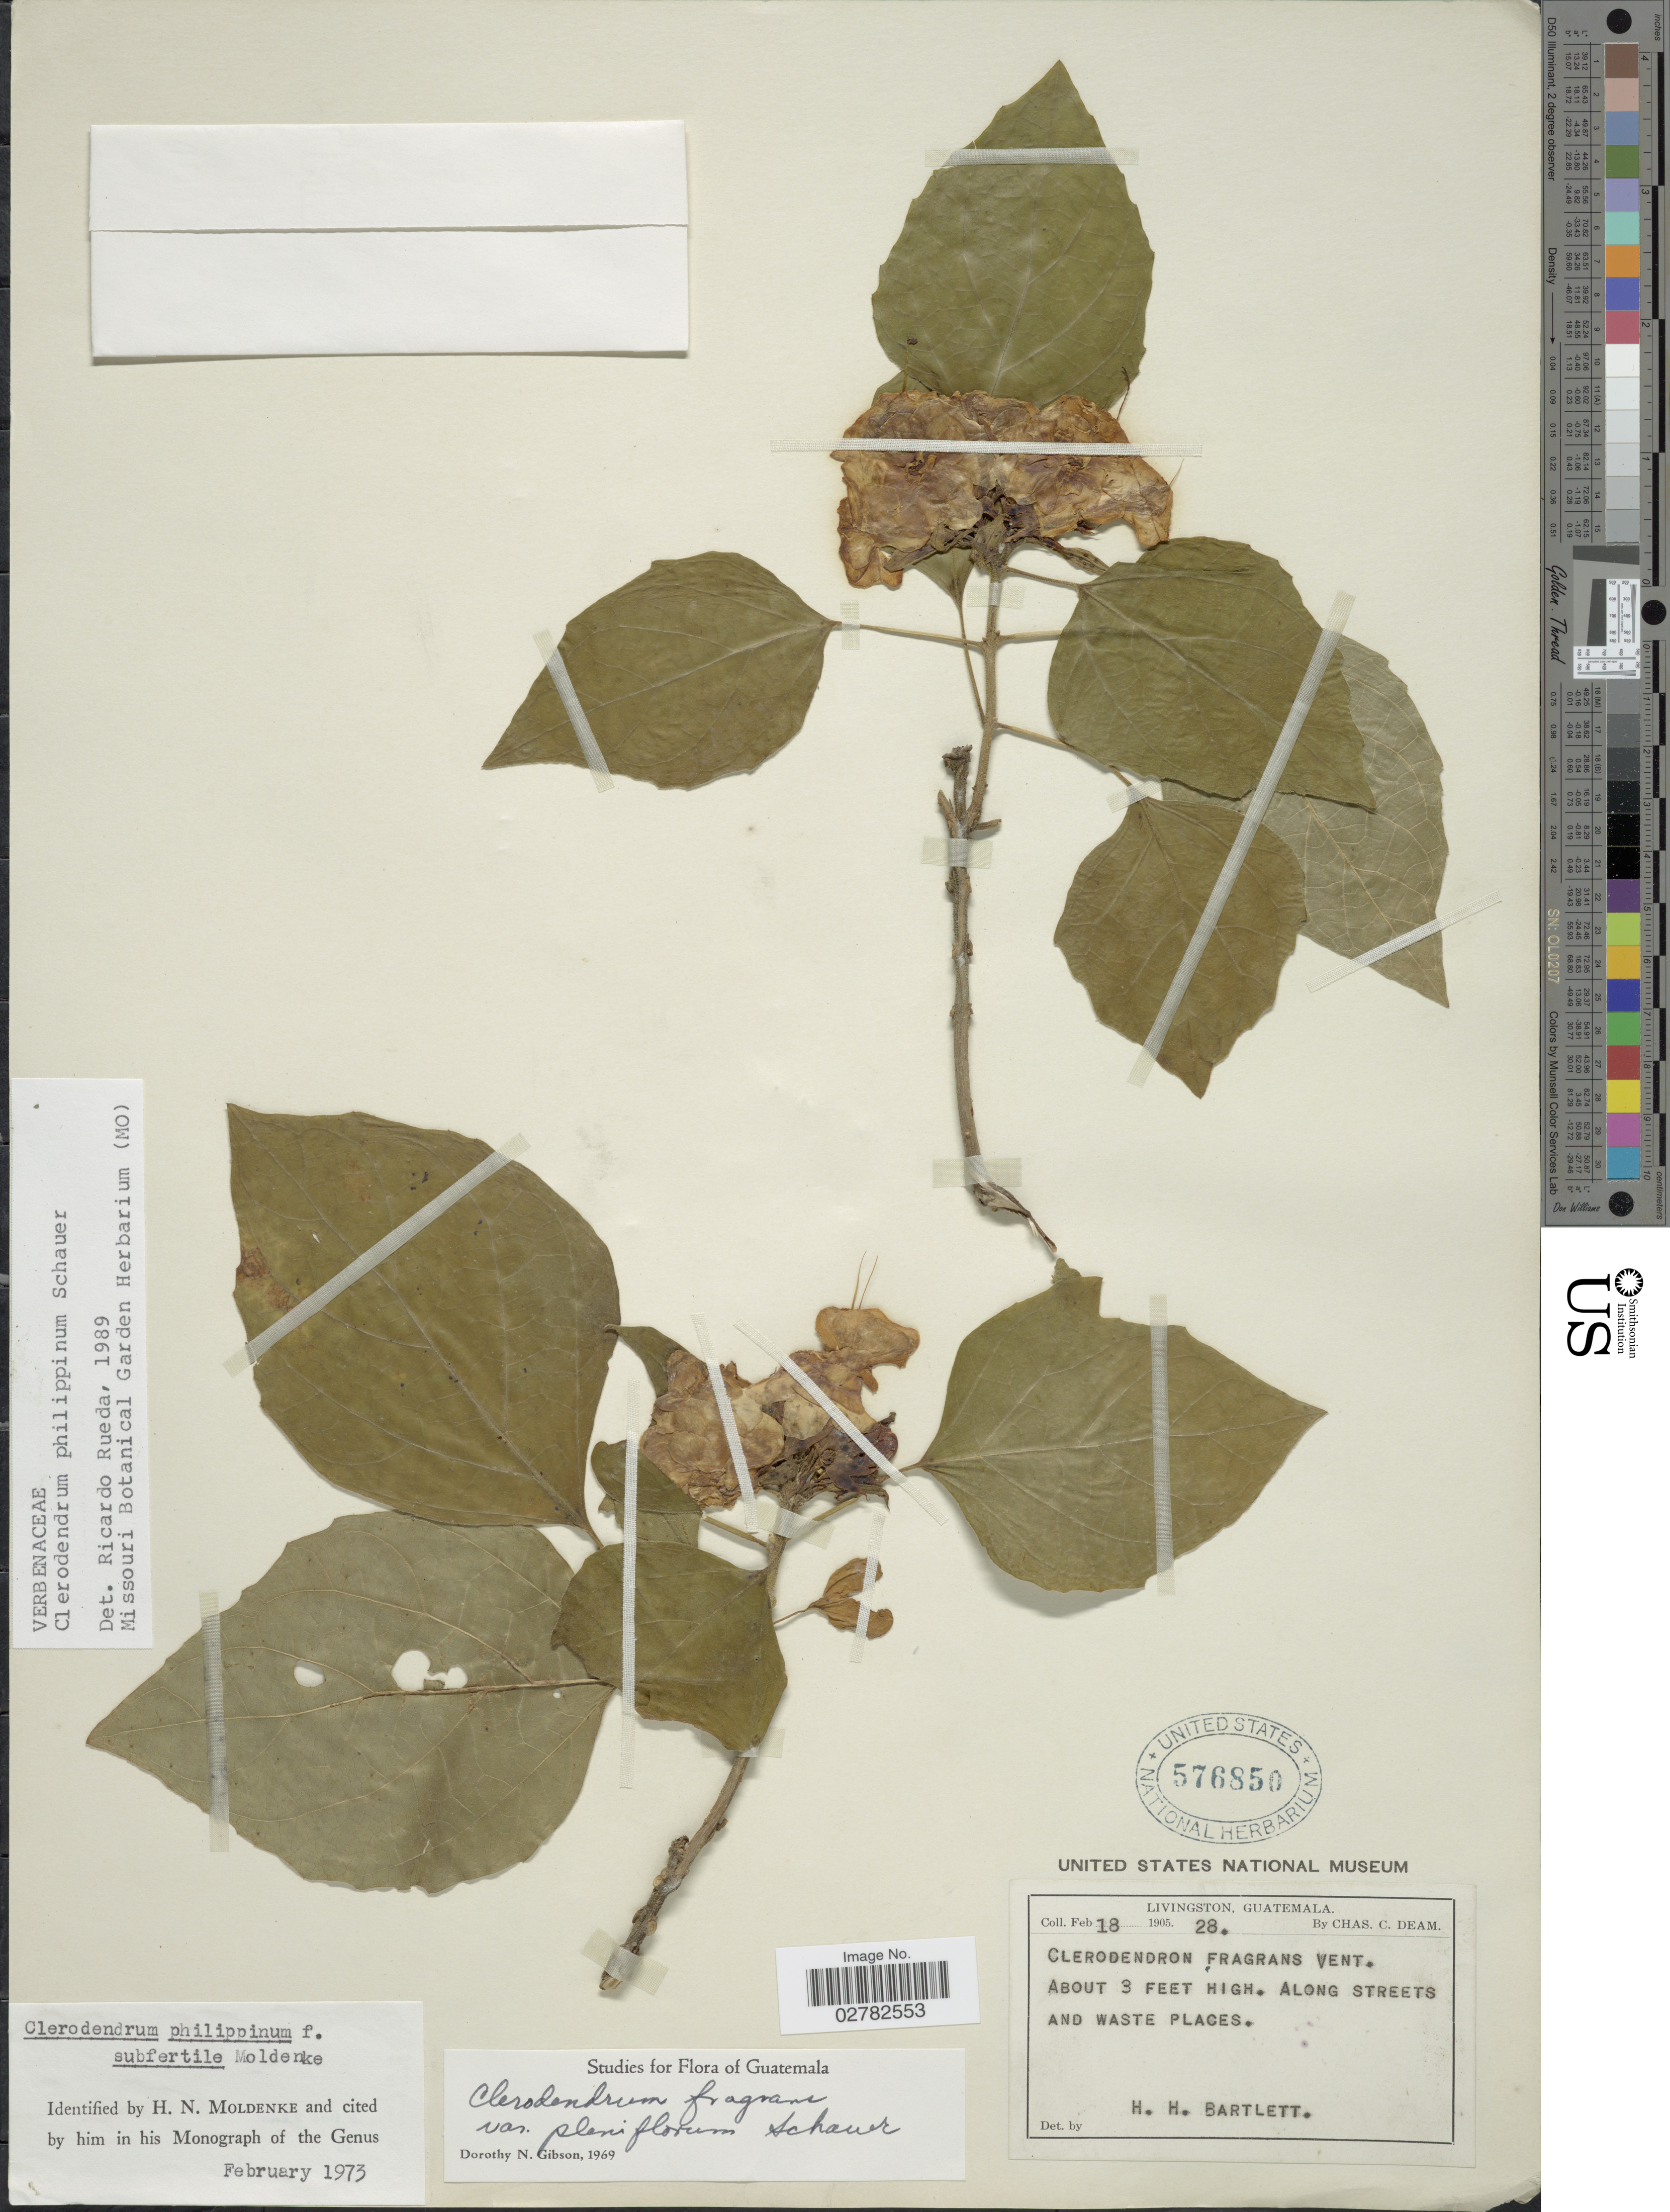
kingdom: Plantae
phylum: Tracheophyta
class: Magnoliopsida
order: Lamiales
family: Lamiaceae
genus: Clerodendrum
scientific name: Clerodendrum philippinum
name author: Schauer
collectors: C. C. Deam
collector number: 28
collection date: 1905-02-18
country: Guatemala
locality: Livingston. Along streets and waste places.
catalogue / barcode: US 576850